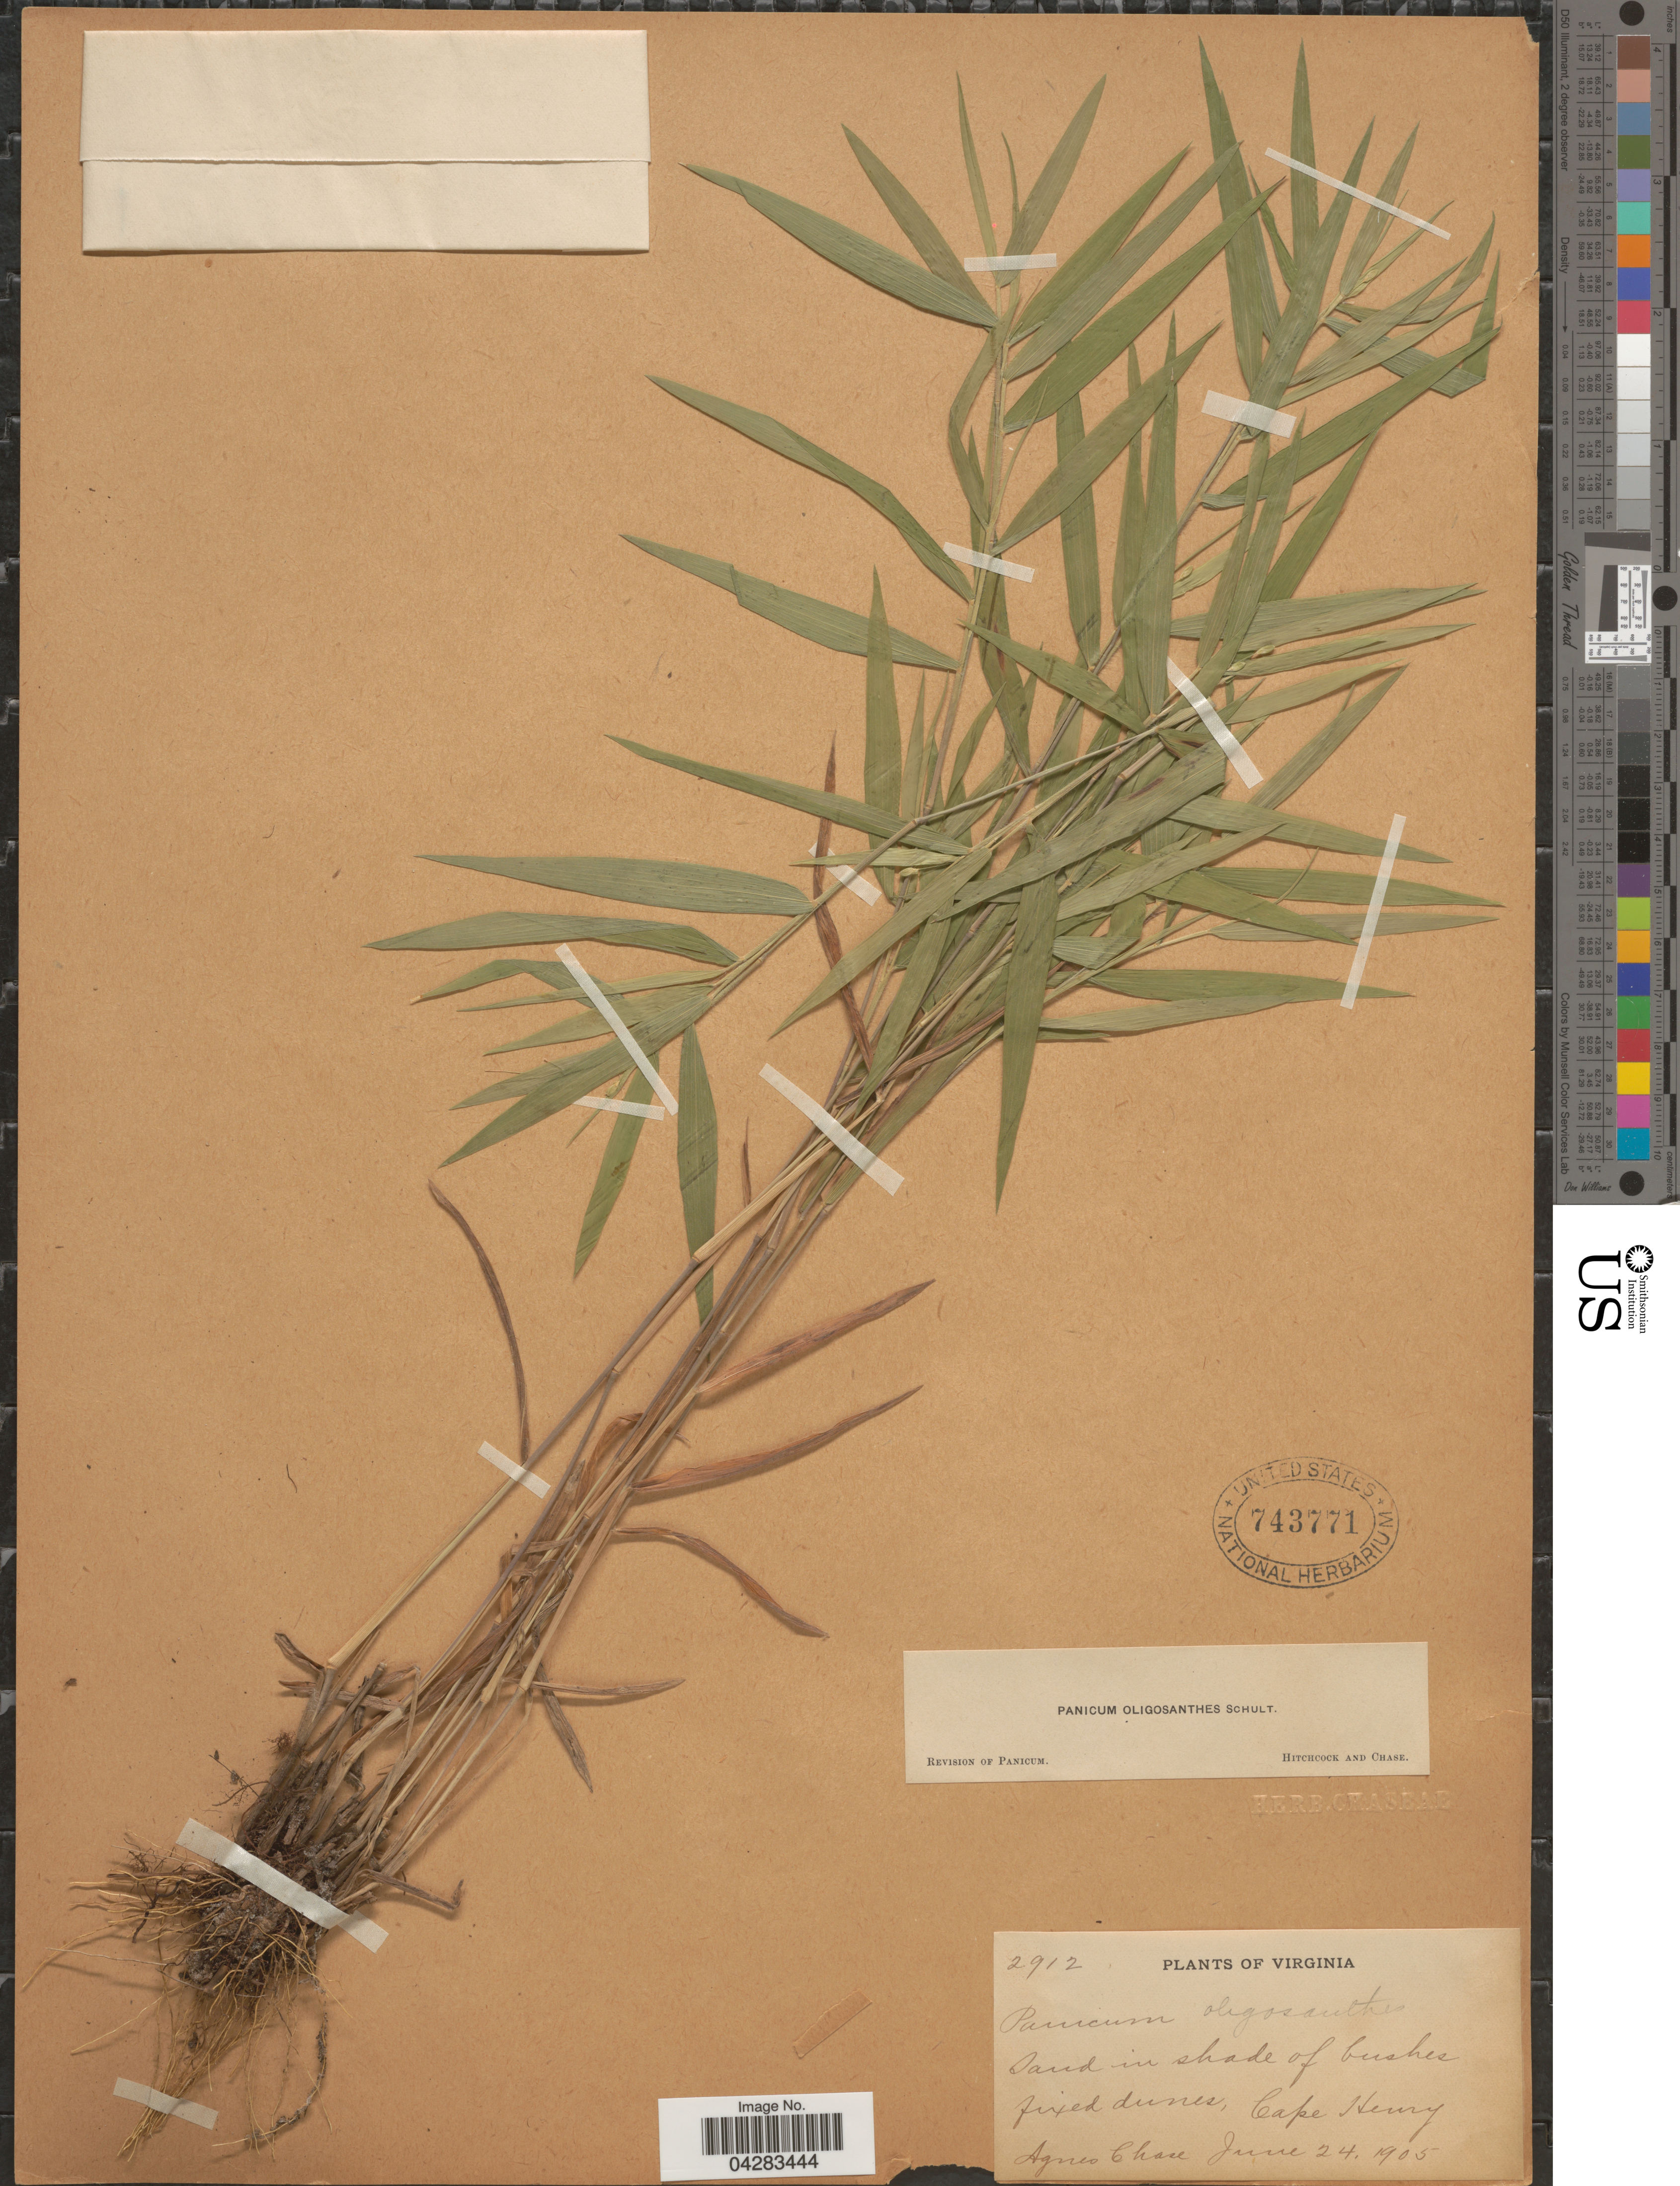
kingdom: Plantae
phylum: Tracheophyta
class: Liliopsida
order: Poales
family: Poaceae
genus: Dichanthelium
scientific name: Dichanthelium oligosanthes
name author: (Schult.) Gould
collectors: A. Chase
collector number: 2912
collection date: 1905-06-24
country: United States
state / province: Virginia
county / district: City of Virginia Beach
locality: Cape Henry.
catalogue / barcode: US 743771